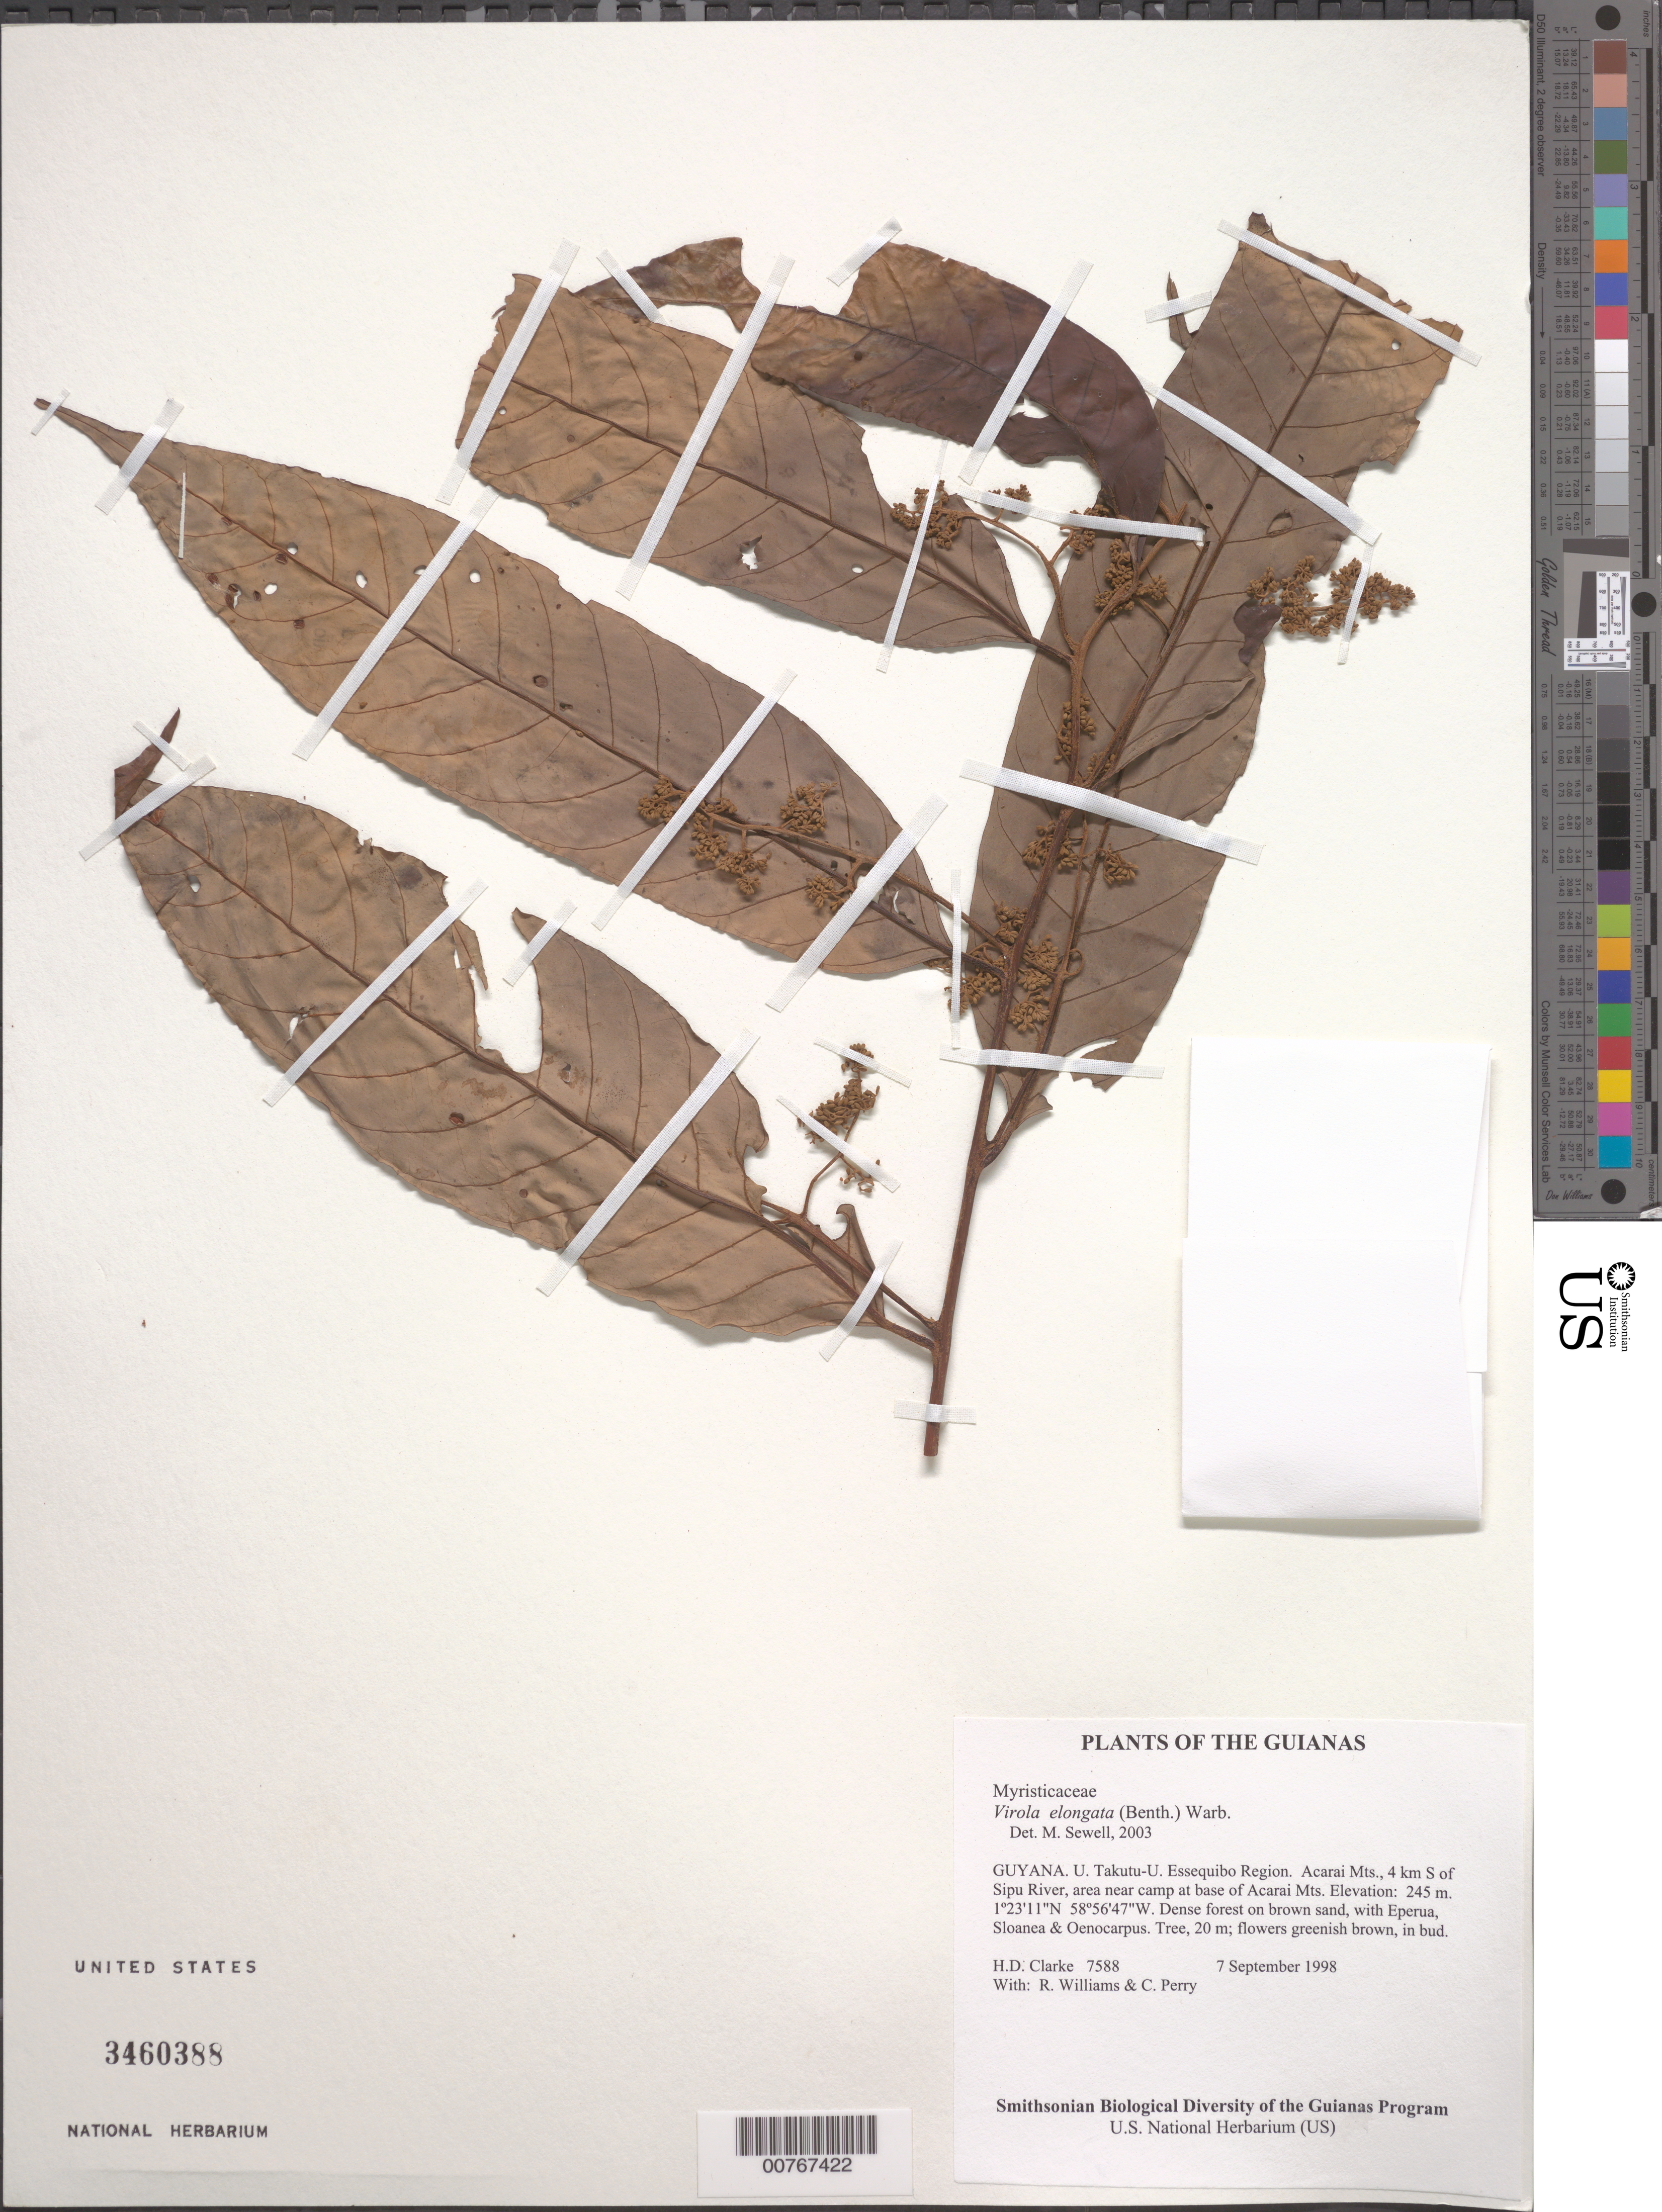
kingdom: Plantae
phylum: Tracheophyta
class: Magnoliopsida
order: Magnoliales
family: Myristicaceae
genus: Virola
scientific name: Virola elongata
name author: (Benth.) Warb.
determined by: Sewell, M.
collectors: H. D. Clarke, R. Williams & C. Perry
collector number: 7588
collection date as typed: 7 September 1998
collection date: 1998-09-07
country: Guyana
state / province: U. Takutu-U. Essequibo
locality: Acarai Mts., 4 km S of Sipu River, area near camp at base of Acarai Mts.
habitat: Dense forest on brown sand, with Eperua, Sloanea & Oenocarpus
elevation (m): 245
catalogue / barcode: US 3460388